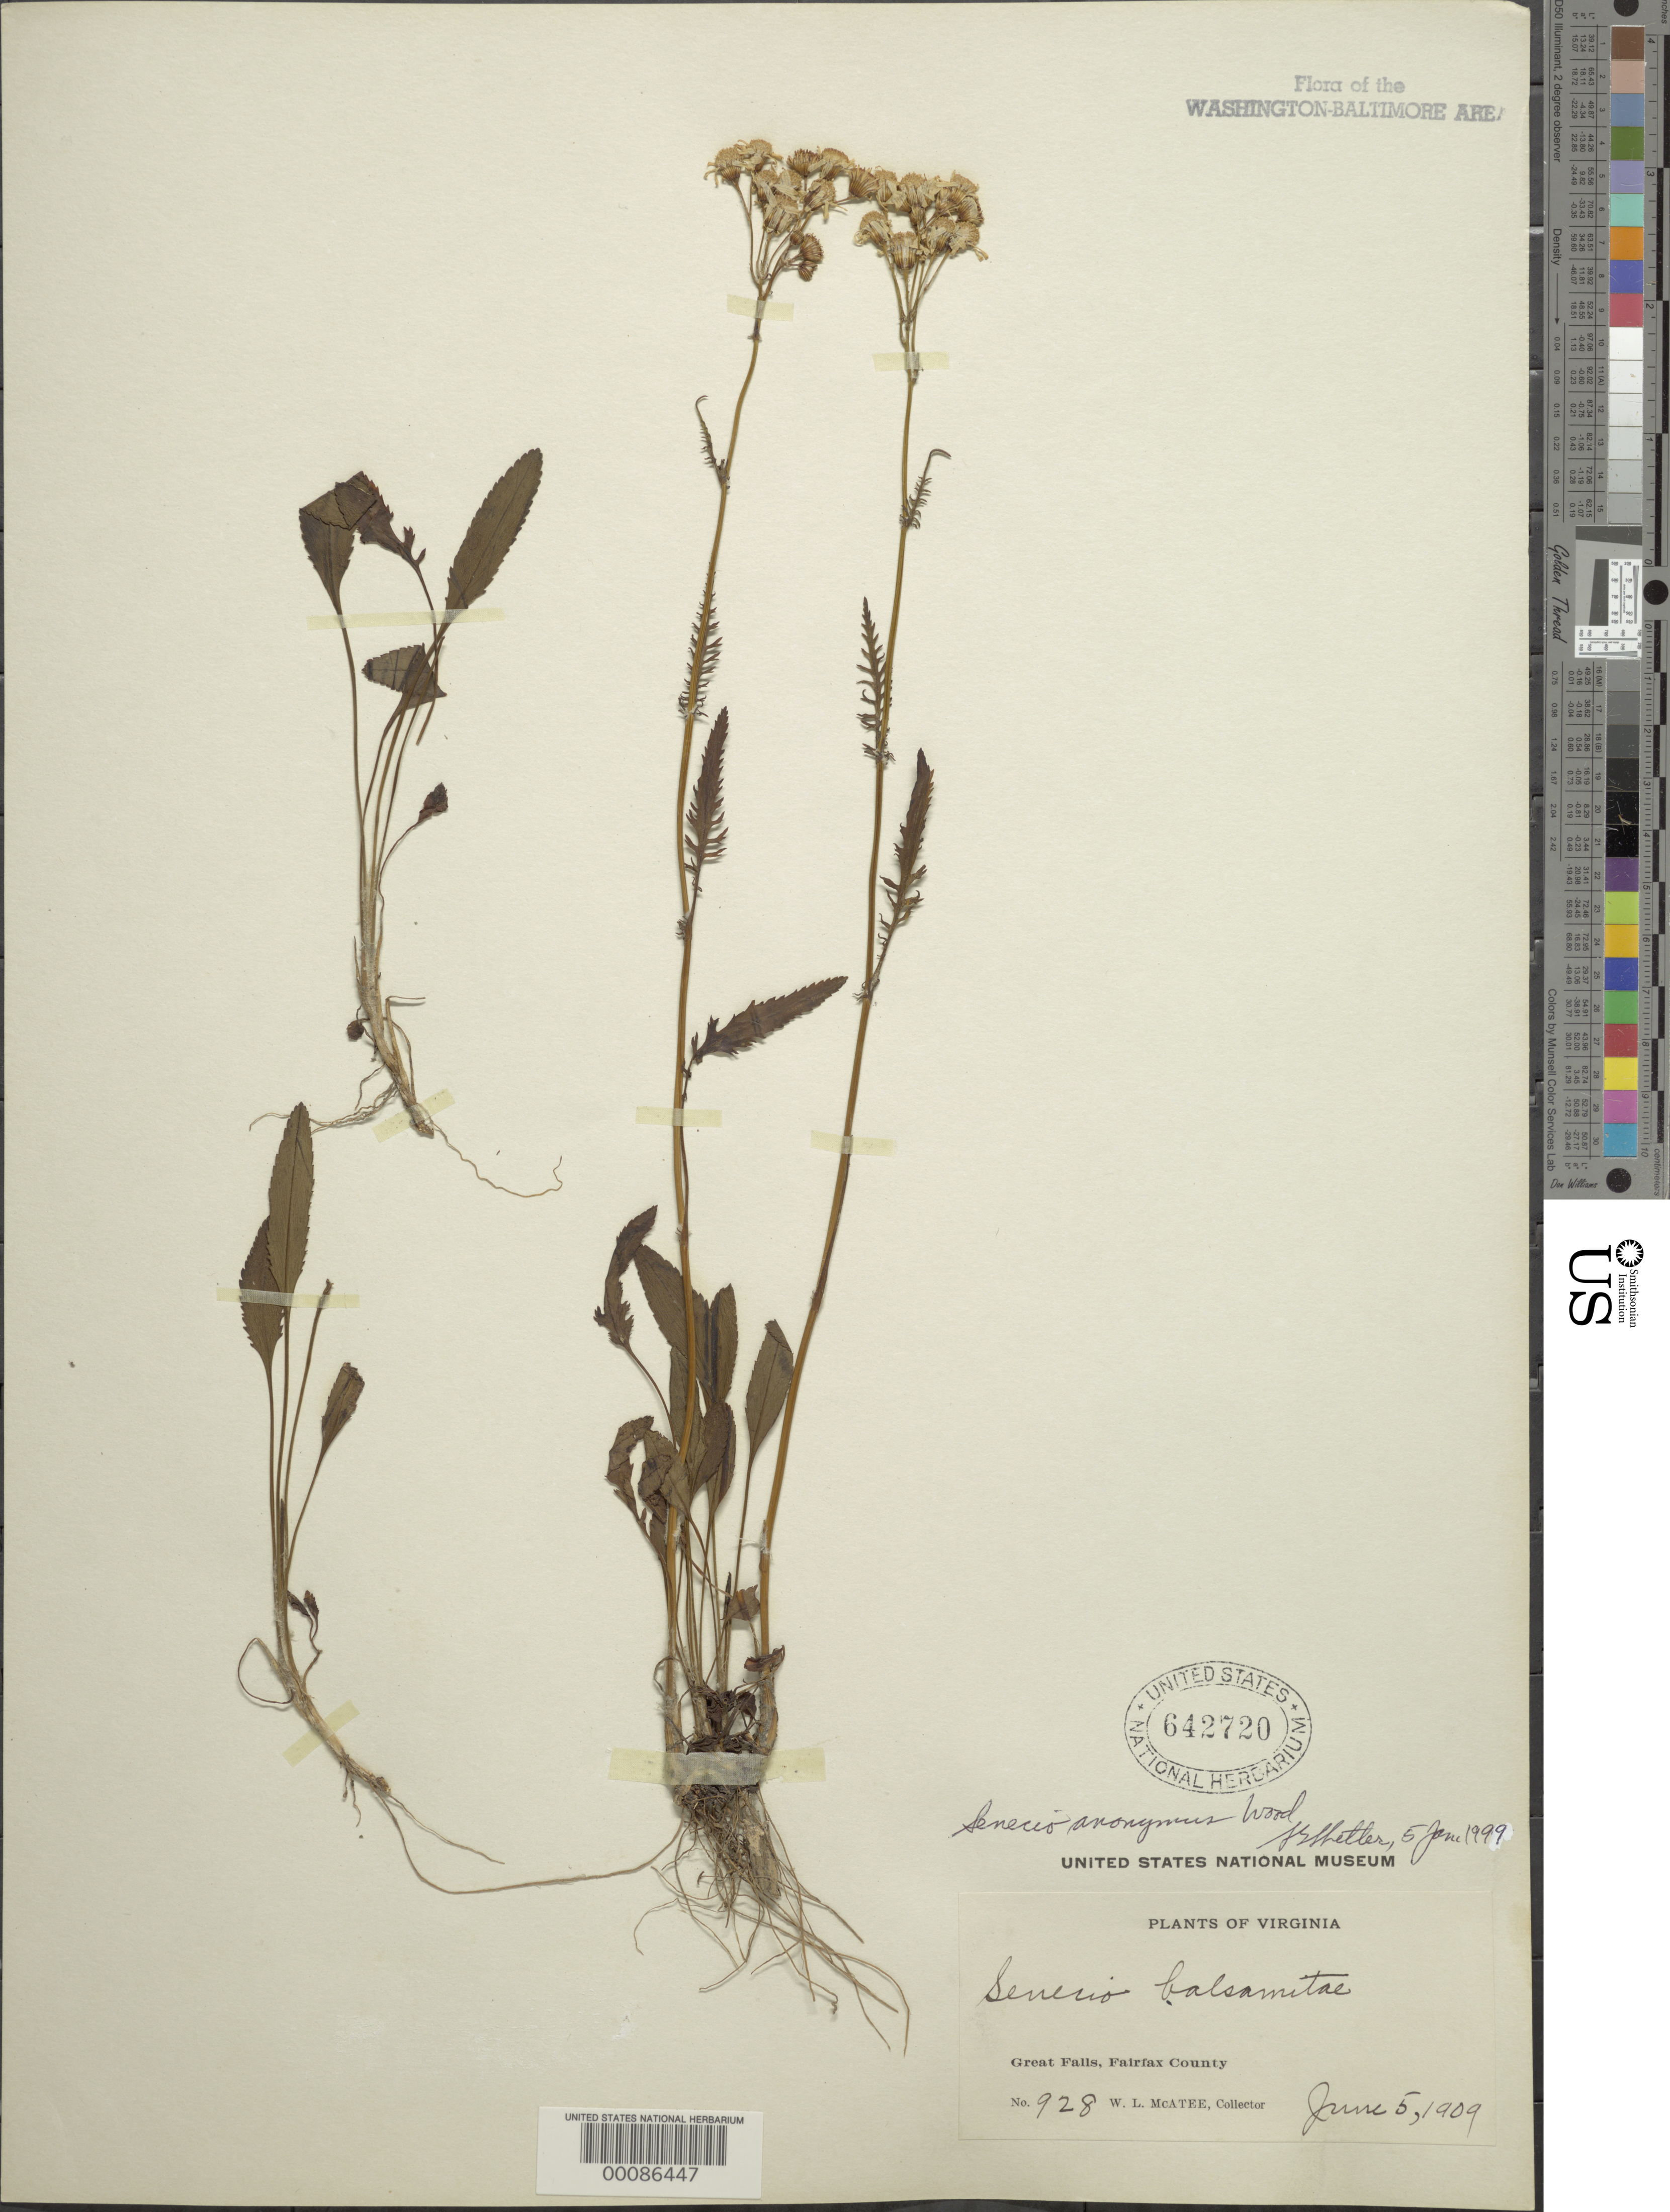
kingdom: Plantae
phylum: Tracheophyta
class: Magnoliopsida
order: Asterales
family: Asteraceae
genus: Packera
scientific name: Packera anonyma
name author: (Alph. Wood) W.A. Weber & Á. Löve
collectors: W. McAtee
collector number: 928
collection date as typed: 05 Jun 1909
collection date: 1909-06-05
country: United States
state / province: Virginia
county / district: Fairfax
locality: Great Falls C. & O. Canal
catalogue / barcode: US 642720